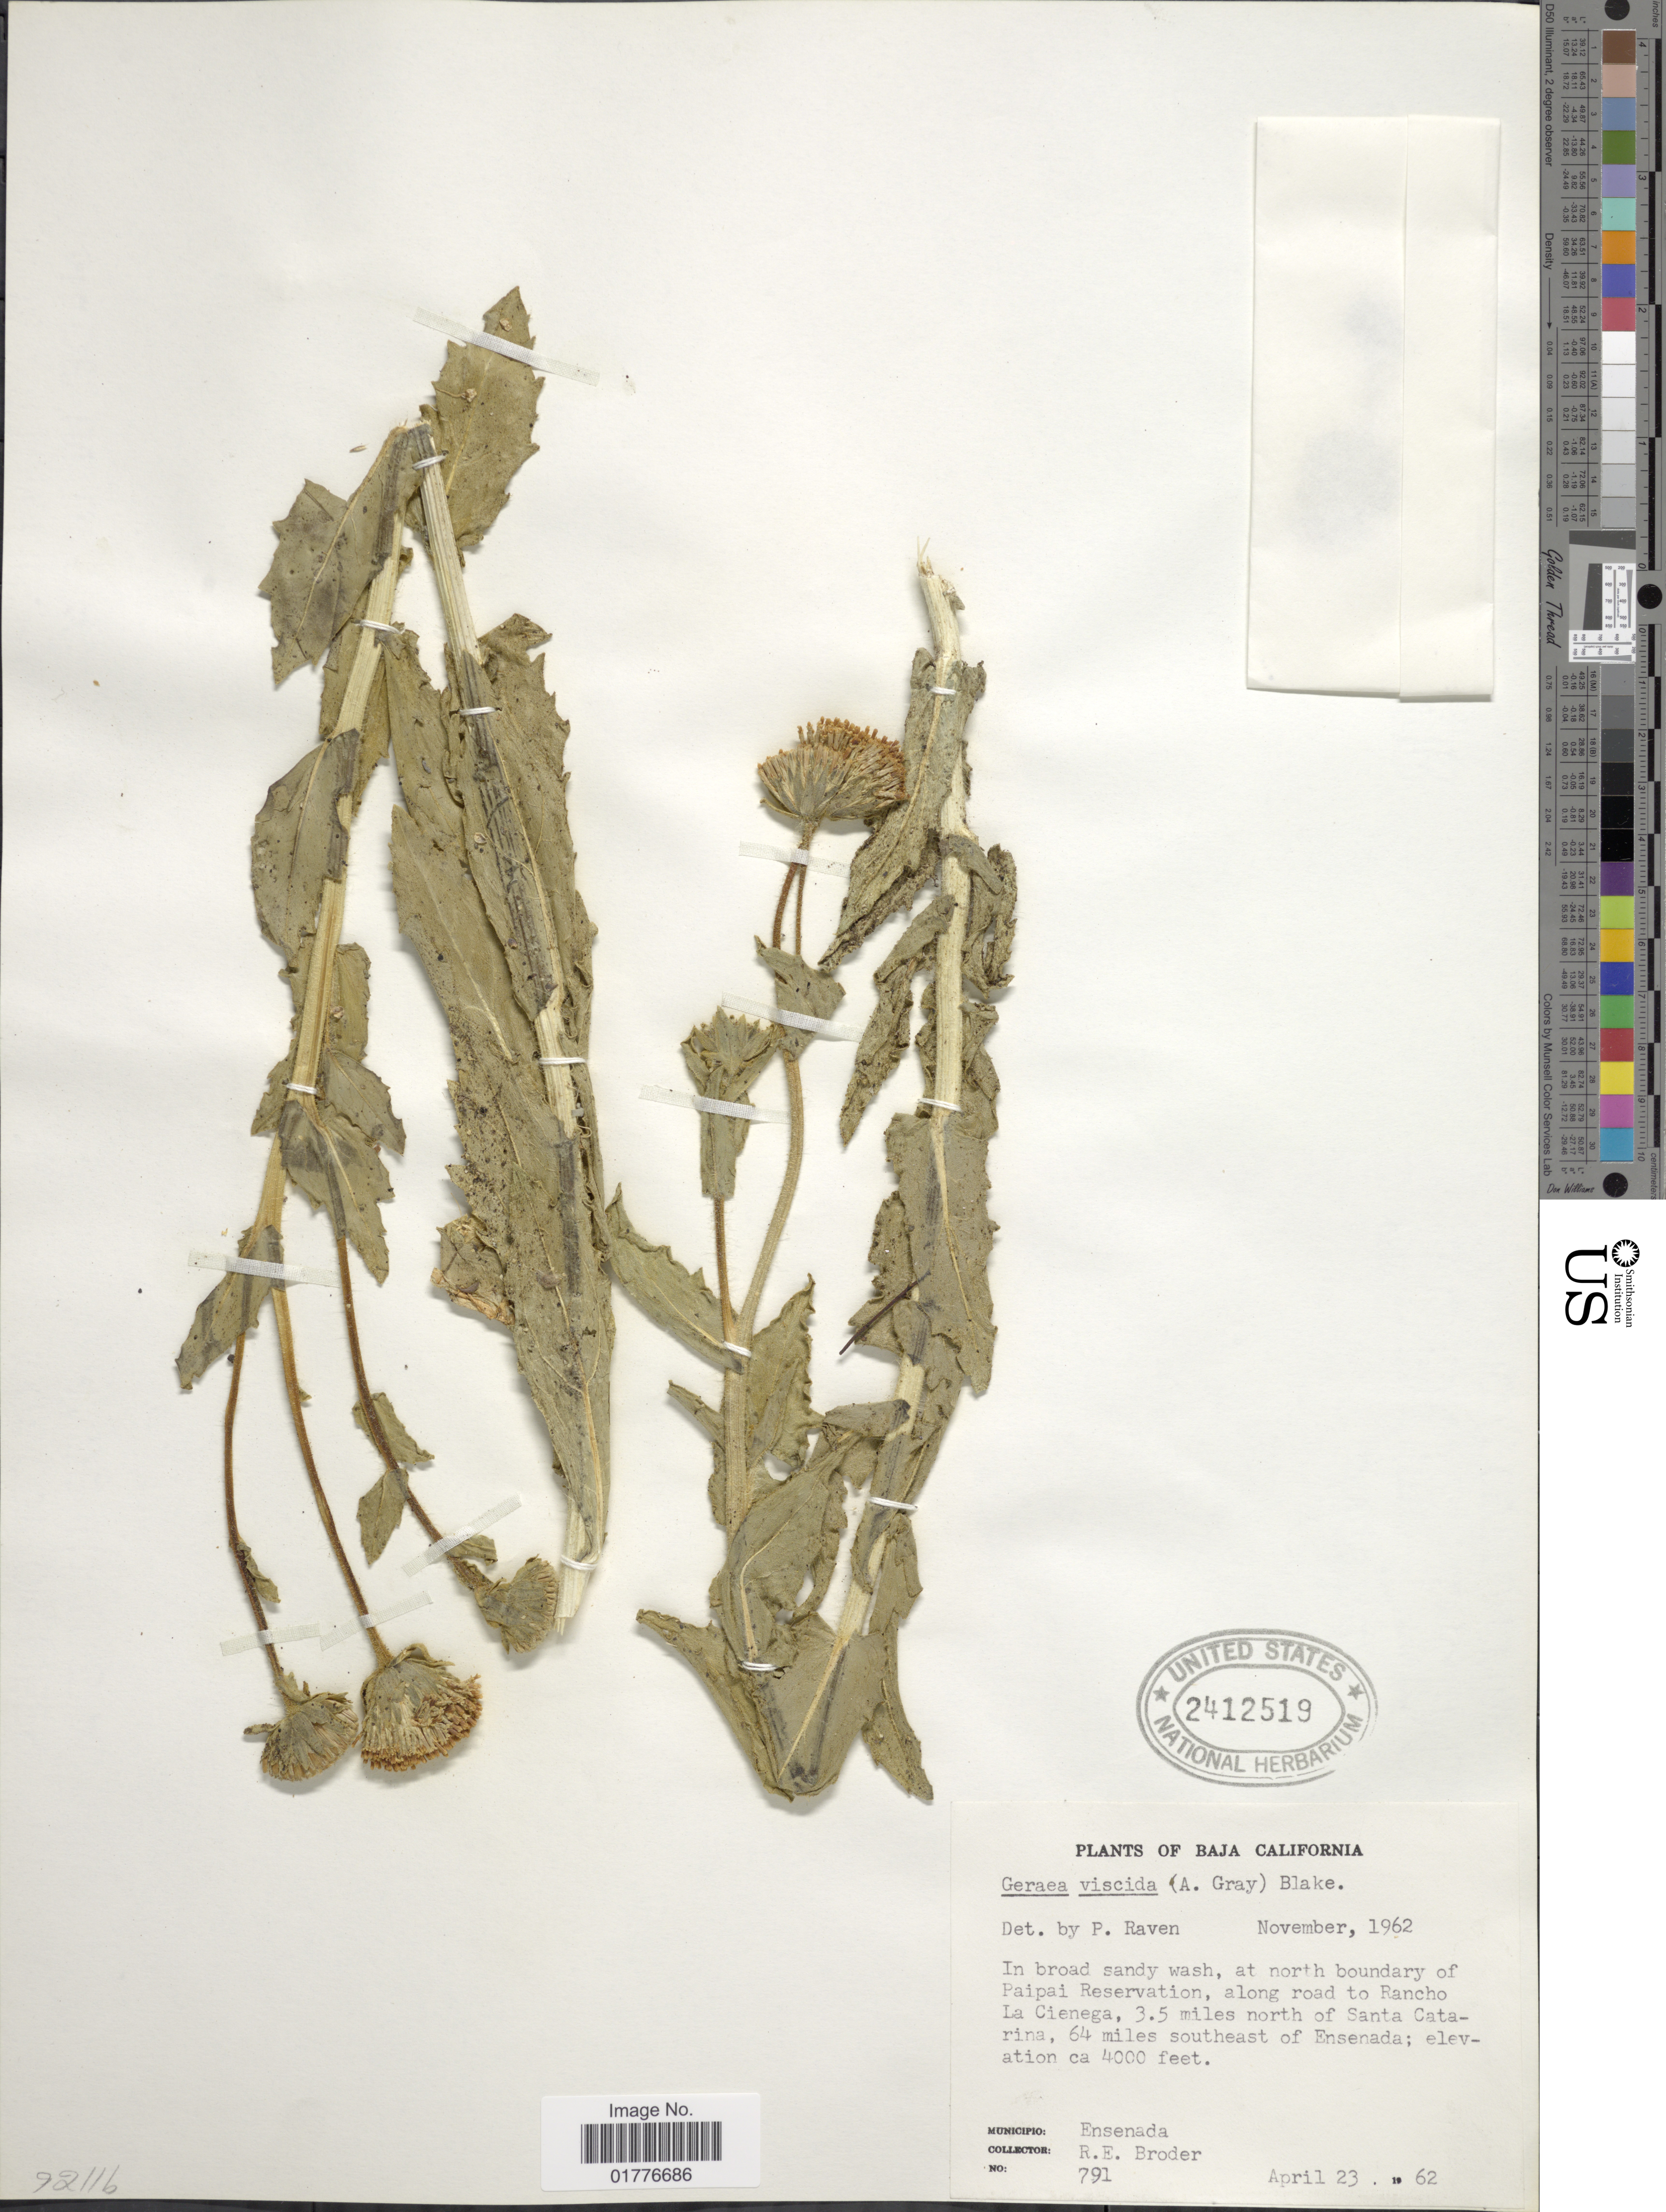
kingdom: Plantae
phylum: Tracheophyta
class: Magnoliopsida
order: Asterales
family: Asteraceae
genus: Geraea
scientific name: Geraea viscida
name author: (A. Gray) S.F. Blake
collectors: R. Broder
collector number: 791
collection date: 1962-04-23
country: Mexico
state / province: Baja California Norte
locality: In broad sandy wash, at north boundary of Paipai Reservation, along road to Rancho La Cienega, 3.5 miles north of Santa Catarina, 64 miles southeast of Ensenada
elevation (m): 1219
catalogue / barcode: US 2412519